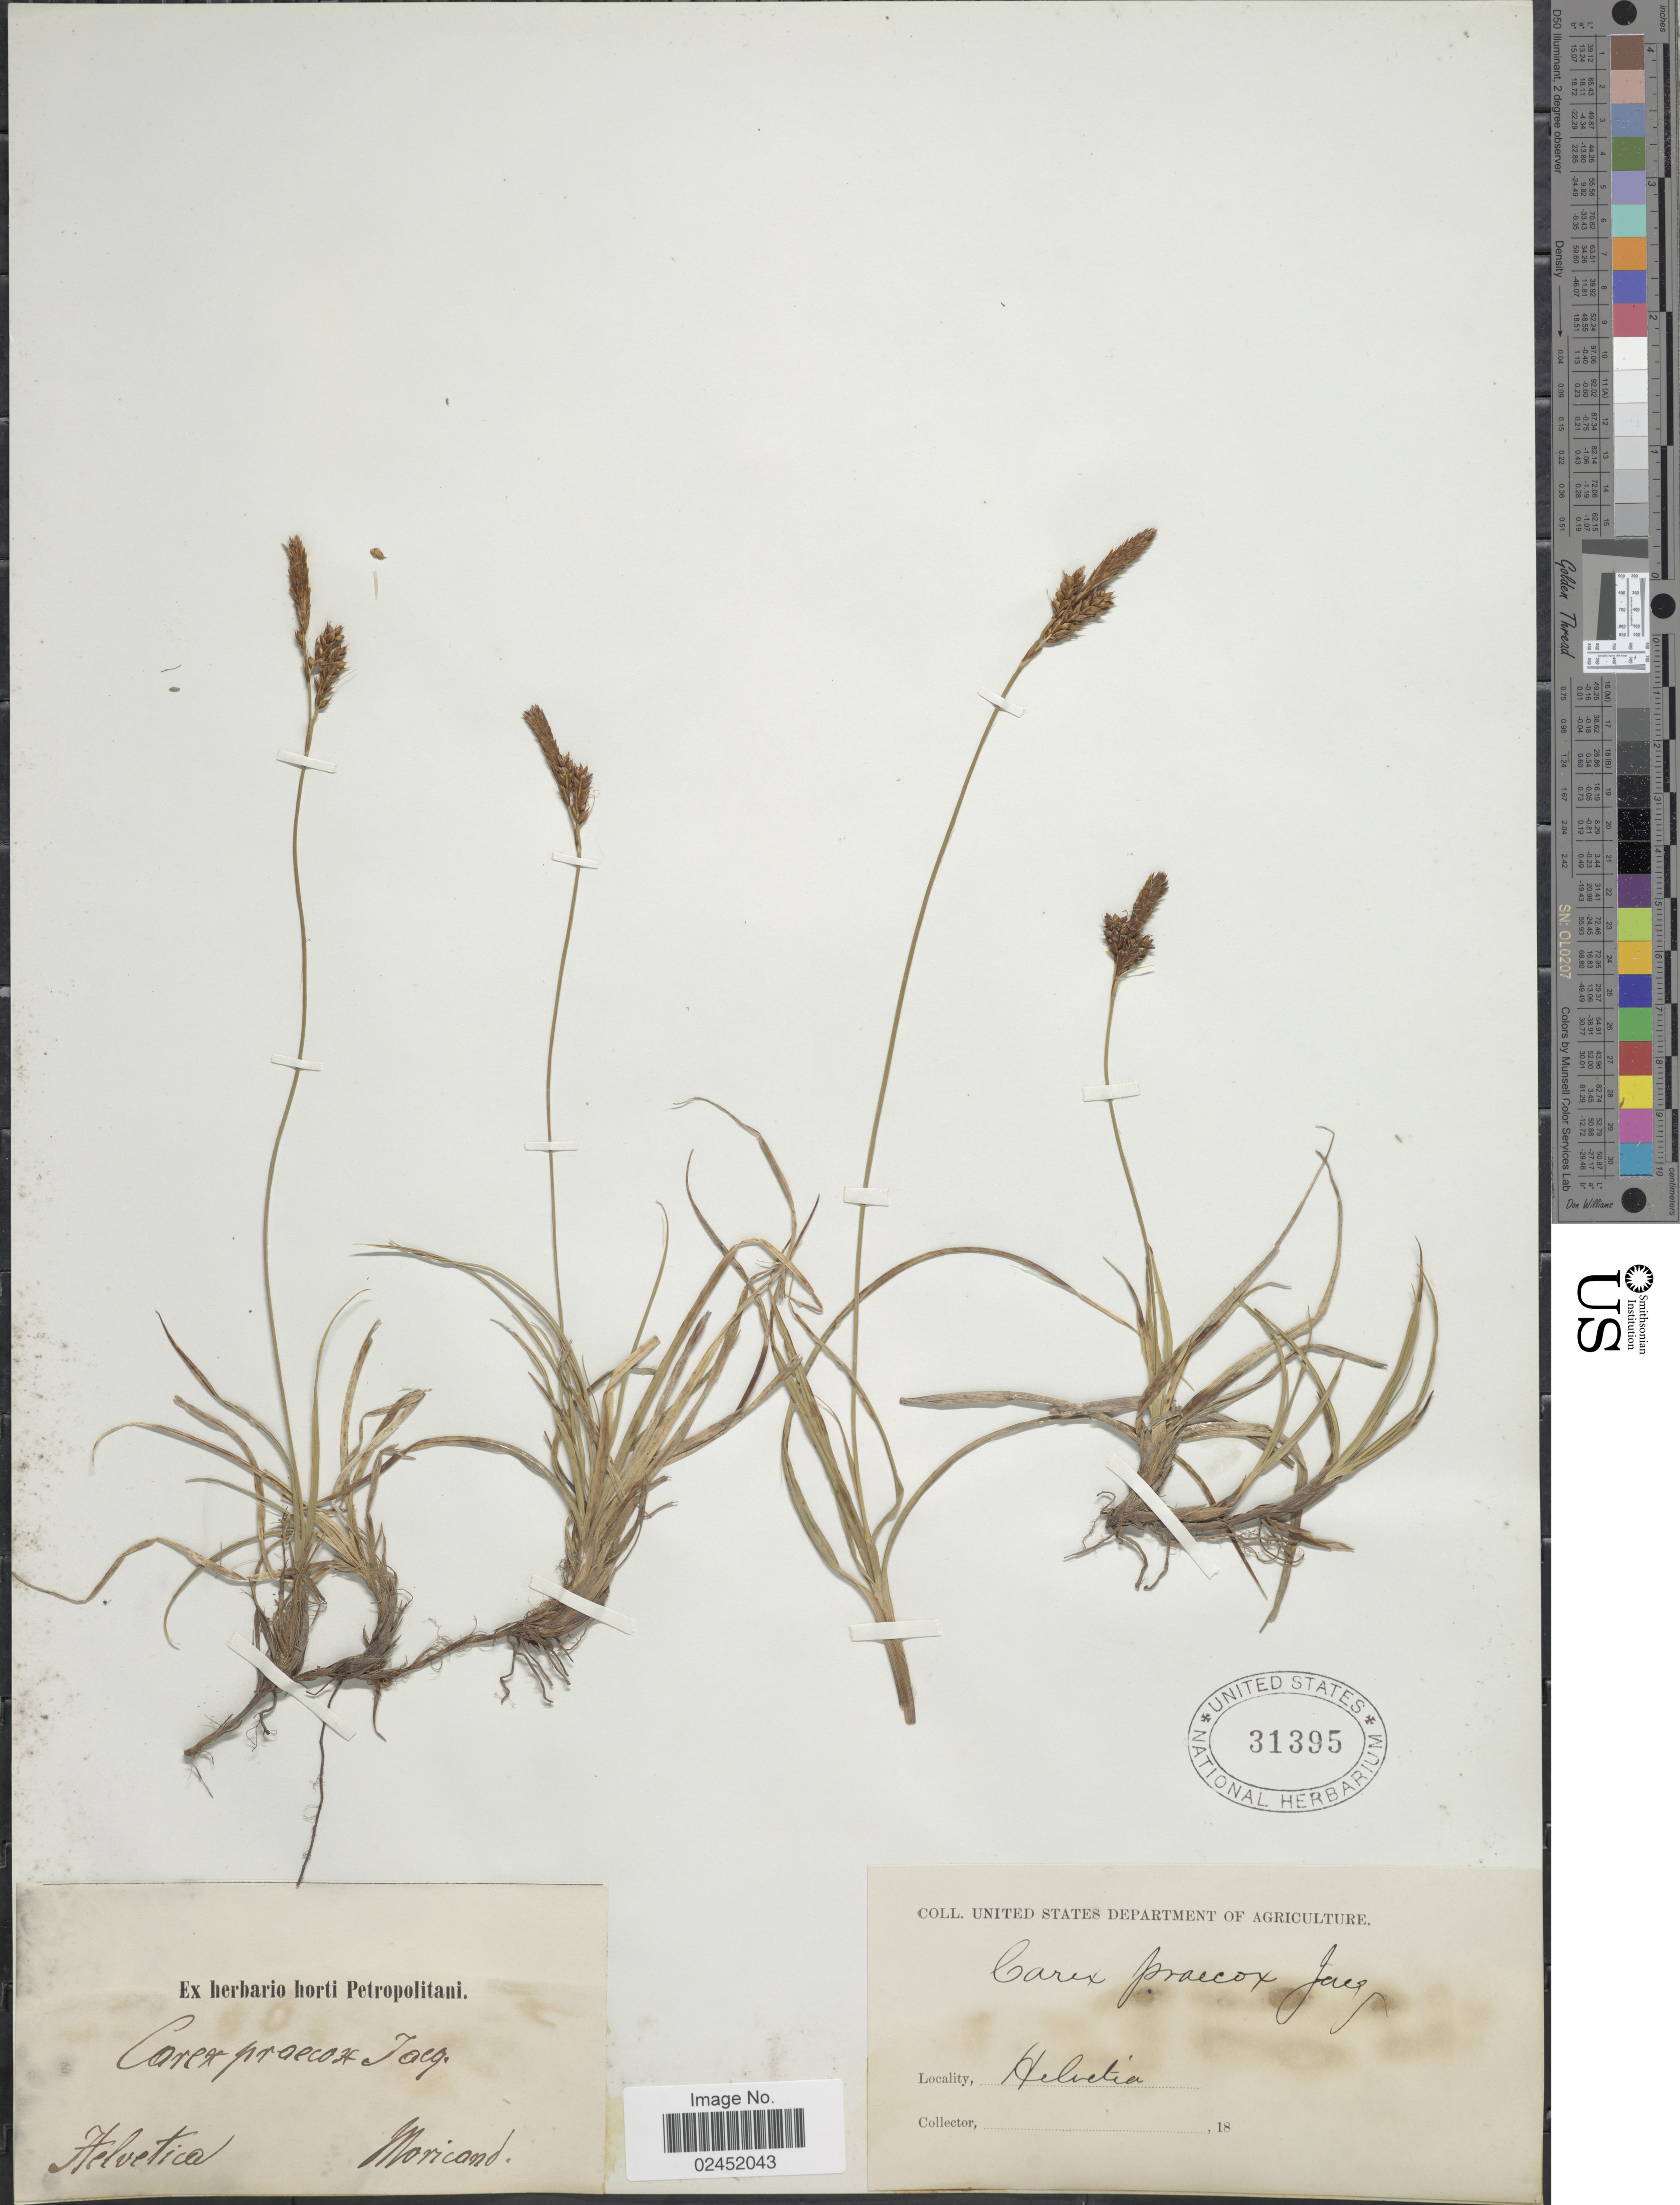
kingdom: Plantae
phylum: Tracheophyta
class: Liliopsida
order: Poales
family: Cyperaceae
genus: Carex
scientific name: Carex praecox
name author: Schreb.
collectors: Moricand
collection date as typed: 18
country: Switzerland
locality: Helvetica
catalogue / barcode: US 31395